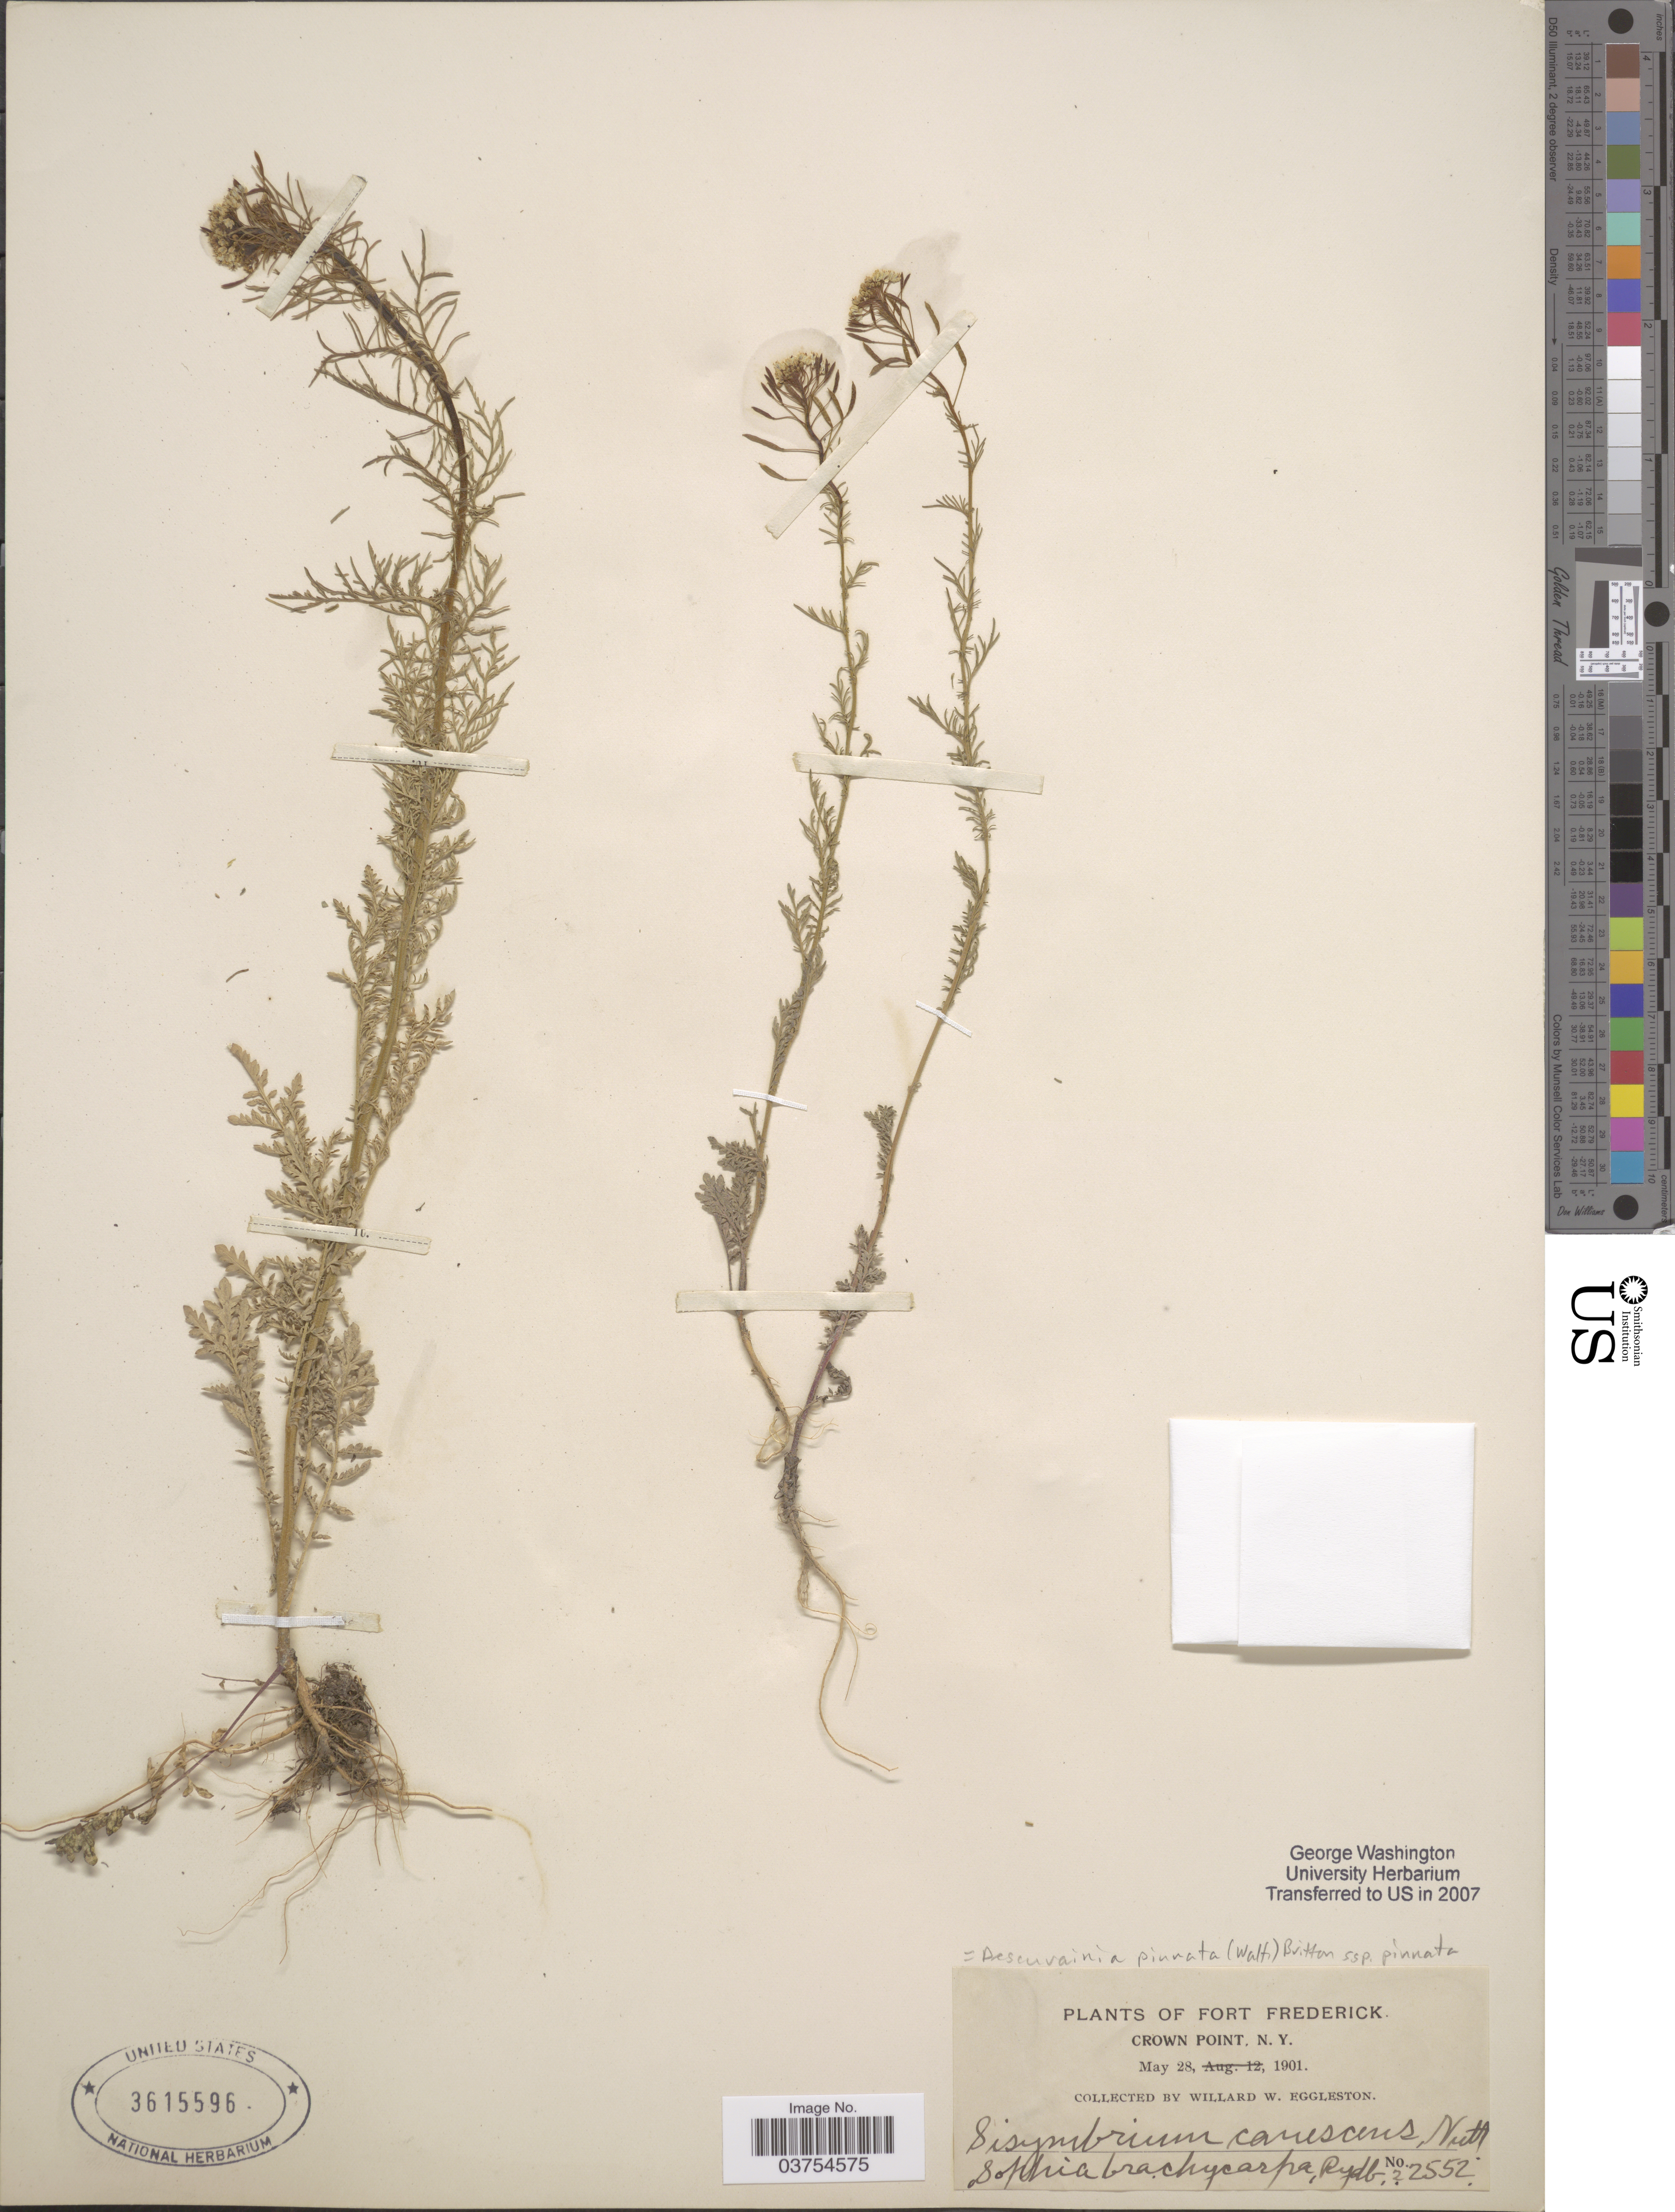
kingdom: Plantae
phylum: Tracheophyta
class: Magnoliopsida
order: Brassicales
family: Brassicaceae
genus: Descurainia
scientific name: Descurainia pinnata var. sp.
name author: (C.A. Mey.)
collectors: W. W. Eggleston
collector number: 22552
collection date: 1901-05-28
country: United States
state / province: New York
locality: Fort Frederick. Crown Point.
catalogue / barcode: US 3615596